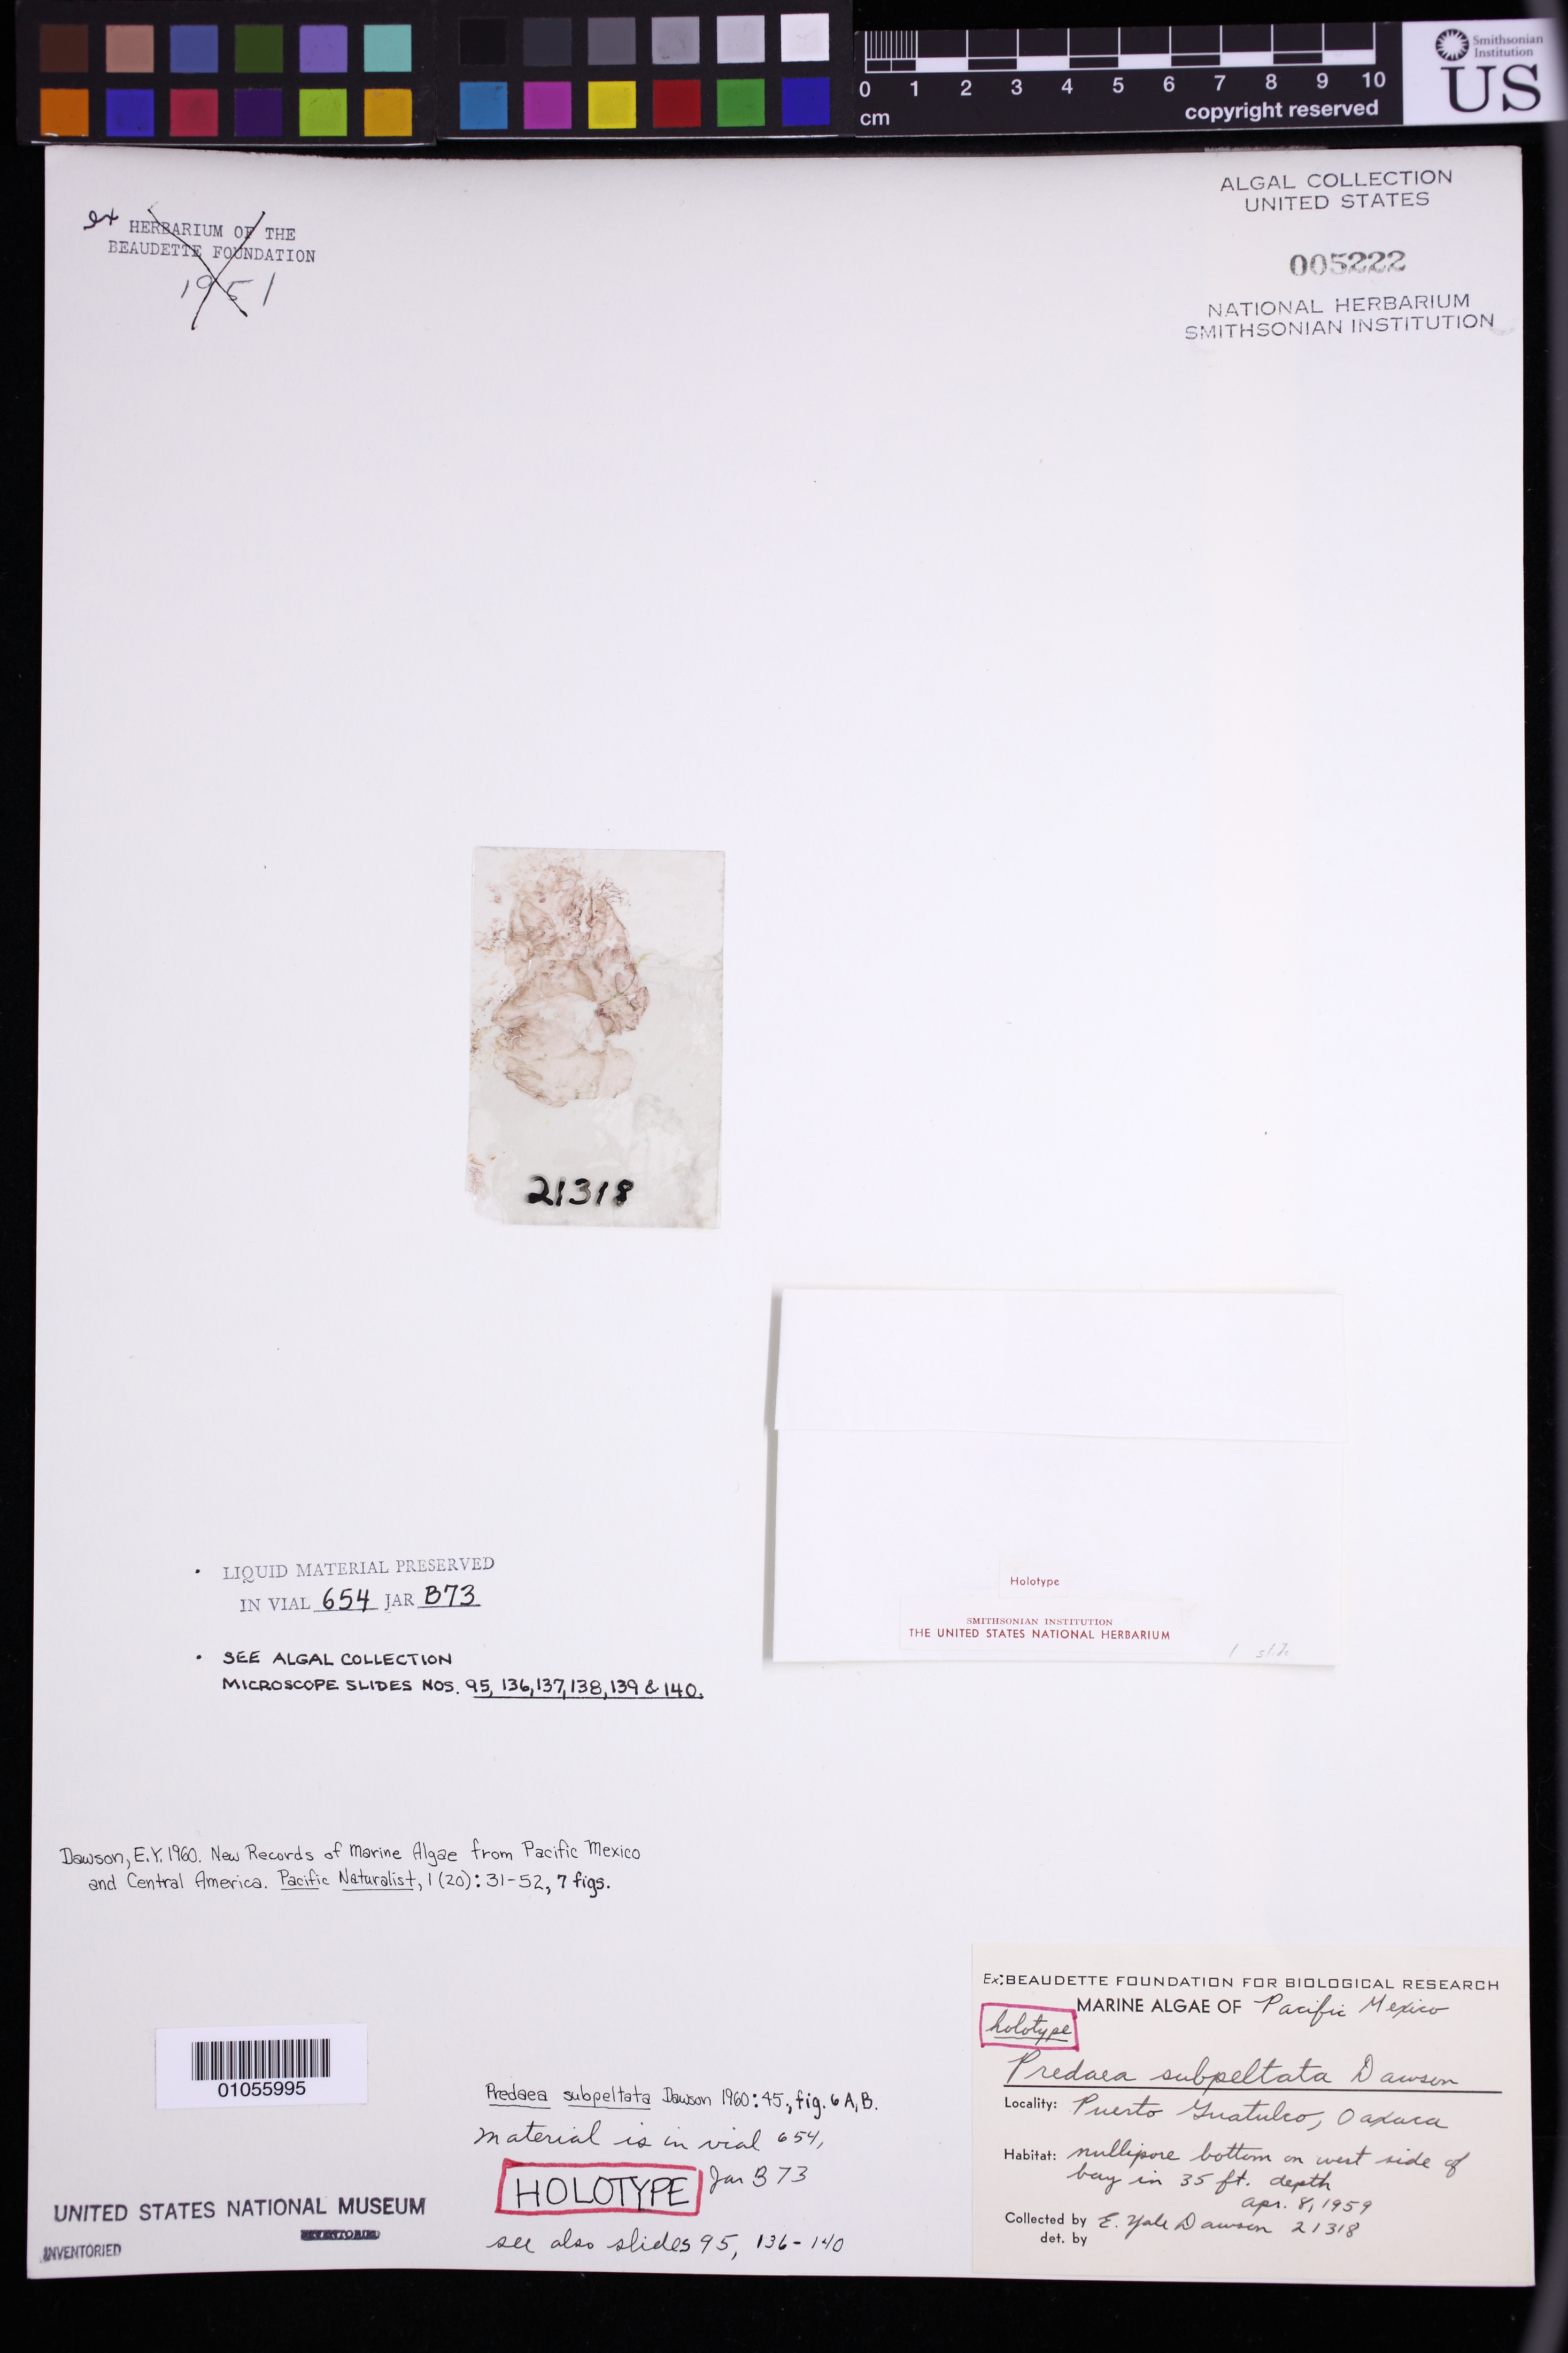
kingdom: Plantae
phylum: Rhodophyta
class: Florideophyceae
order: Nemastomatales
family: Nemastomataceae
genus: Predaea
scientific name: Predaea subpeltata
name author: E.Y. Dawson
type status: Holotype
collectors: E. Y. Dawson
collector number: EYD 21318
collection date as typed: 08 Apr 1959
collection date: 1959-04-08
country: Mexico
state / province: Oaxaca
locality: Puerto Guatulco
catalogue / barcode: US 5222